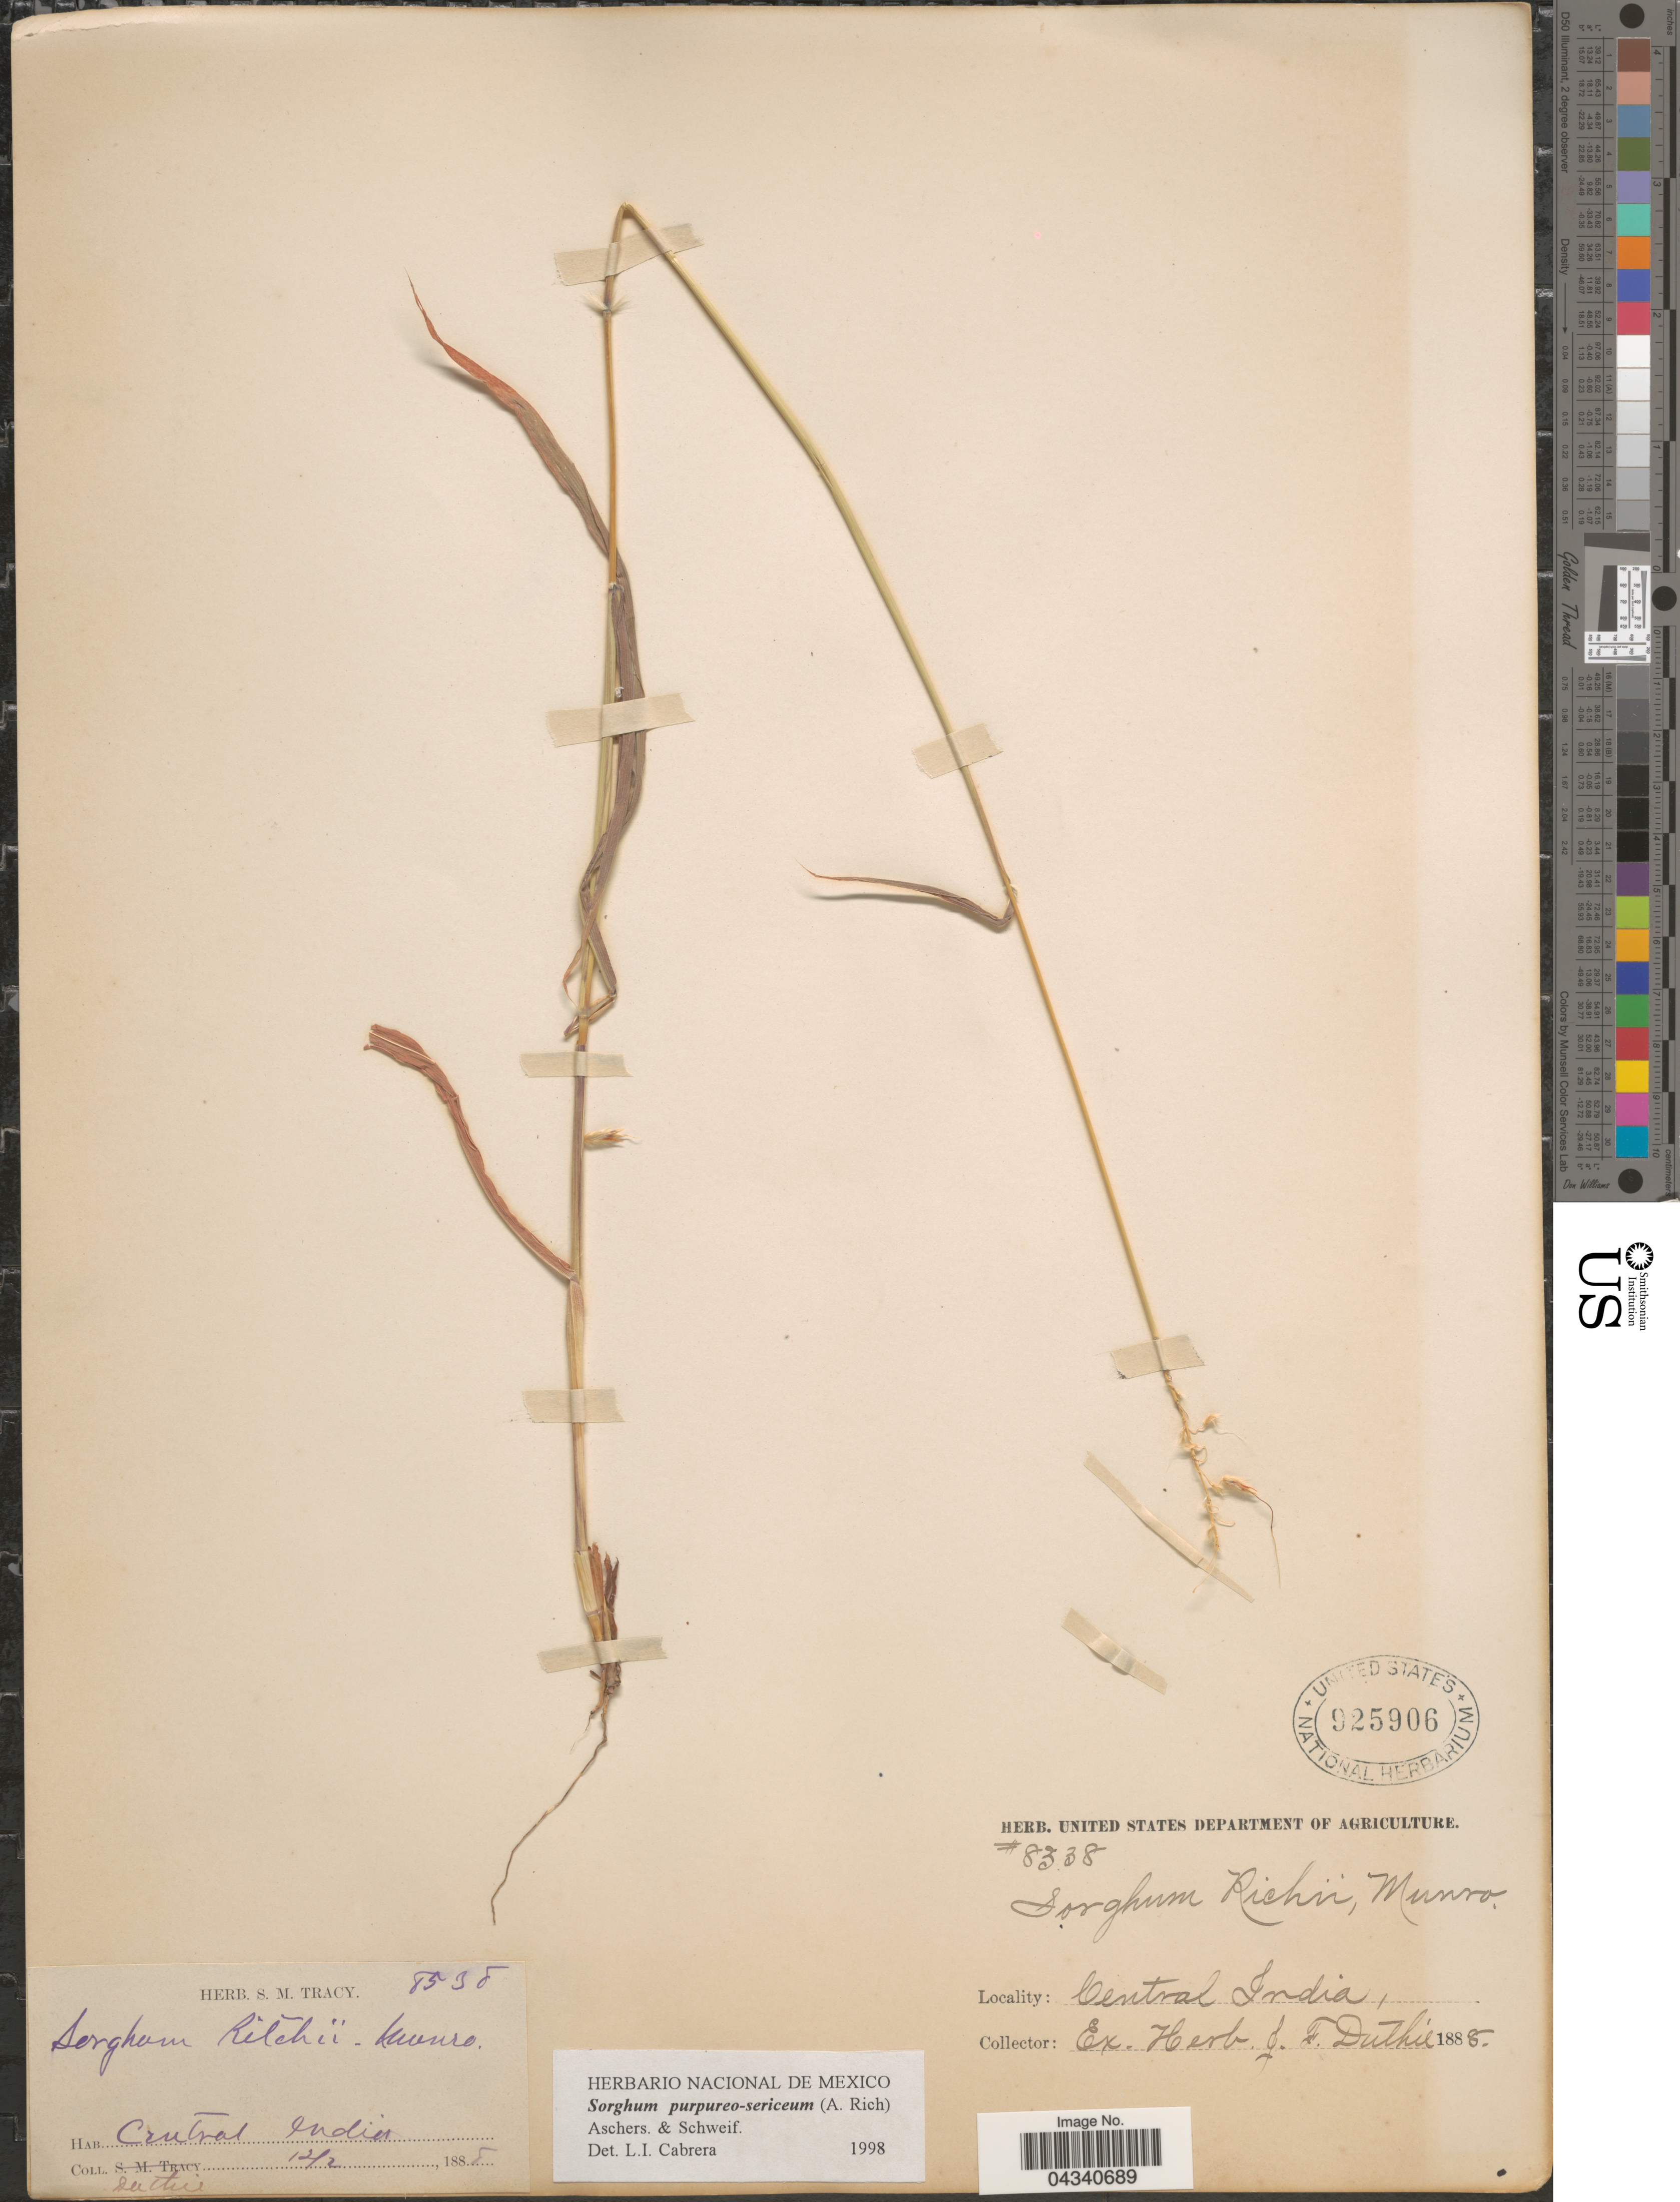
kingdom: Plantae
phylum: Tracheophyta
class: Liliopsida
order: Poales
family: Poaceae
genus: Sorghum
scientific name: Sorghum purpureosericeum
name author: (A. Rich.) Schweinf. & Asch.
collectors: ex herb. J. F. Duthie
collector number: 8538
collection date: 1888-02-12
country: India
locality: Central India.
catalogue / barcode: US 925906